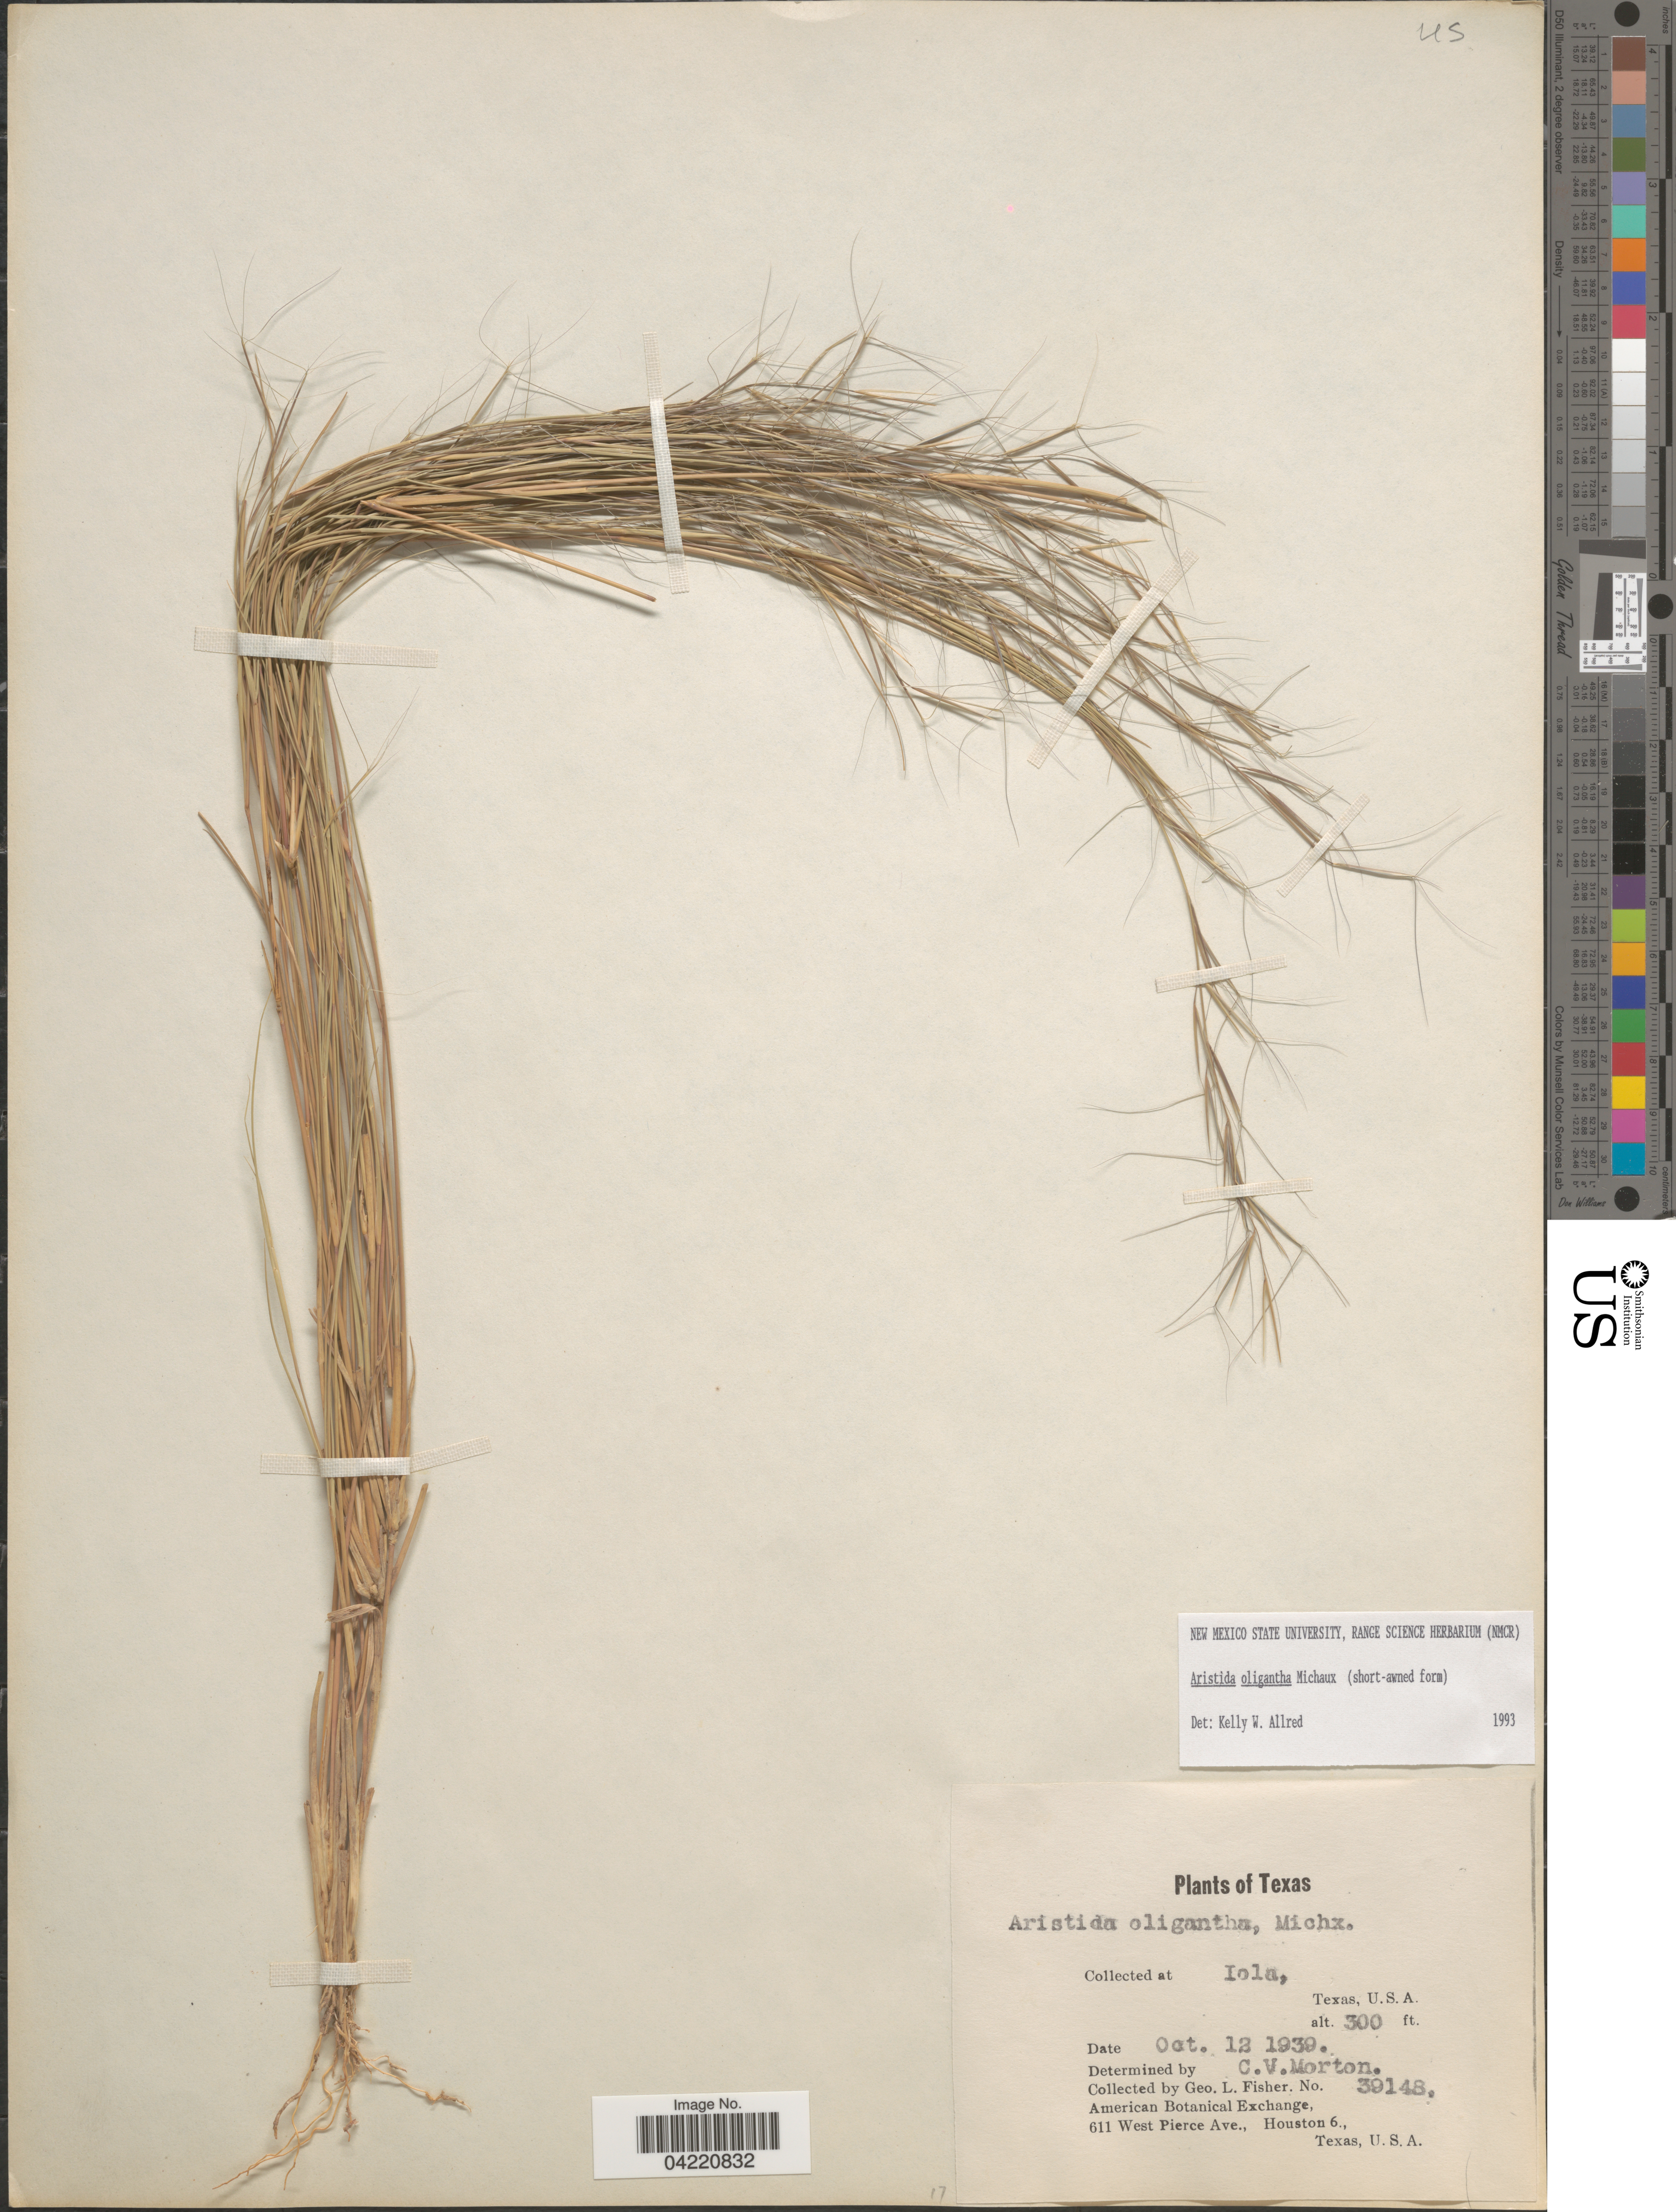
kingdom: Plantae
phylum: Tracheophyta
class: Liliopsida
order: Poales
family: Poaceae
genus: Aristida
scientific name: Aristida oligantha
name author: Michx.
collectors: G. L. Fisher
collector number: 39148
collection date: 1939-10-12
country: United States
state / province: Texas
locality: Iola.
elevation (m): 91